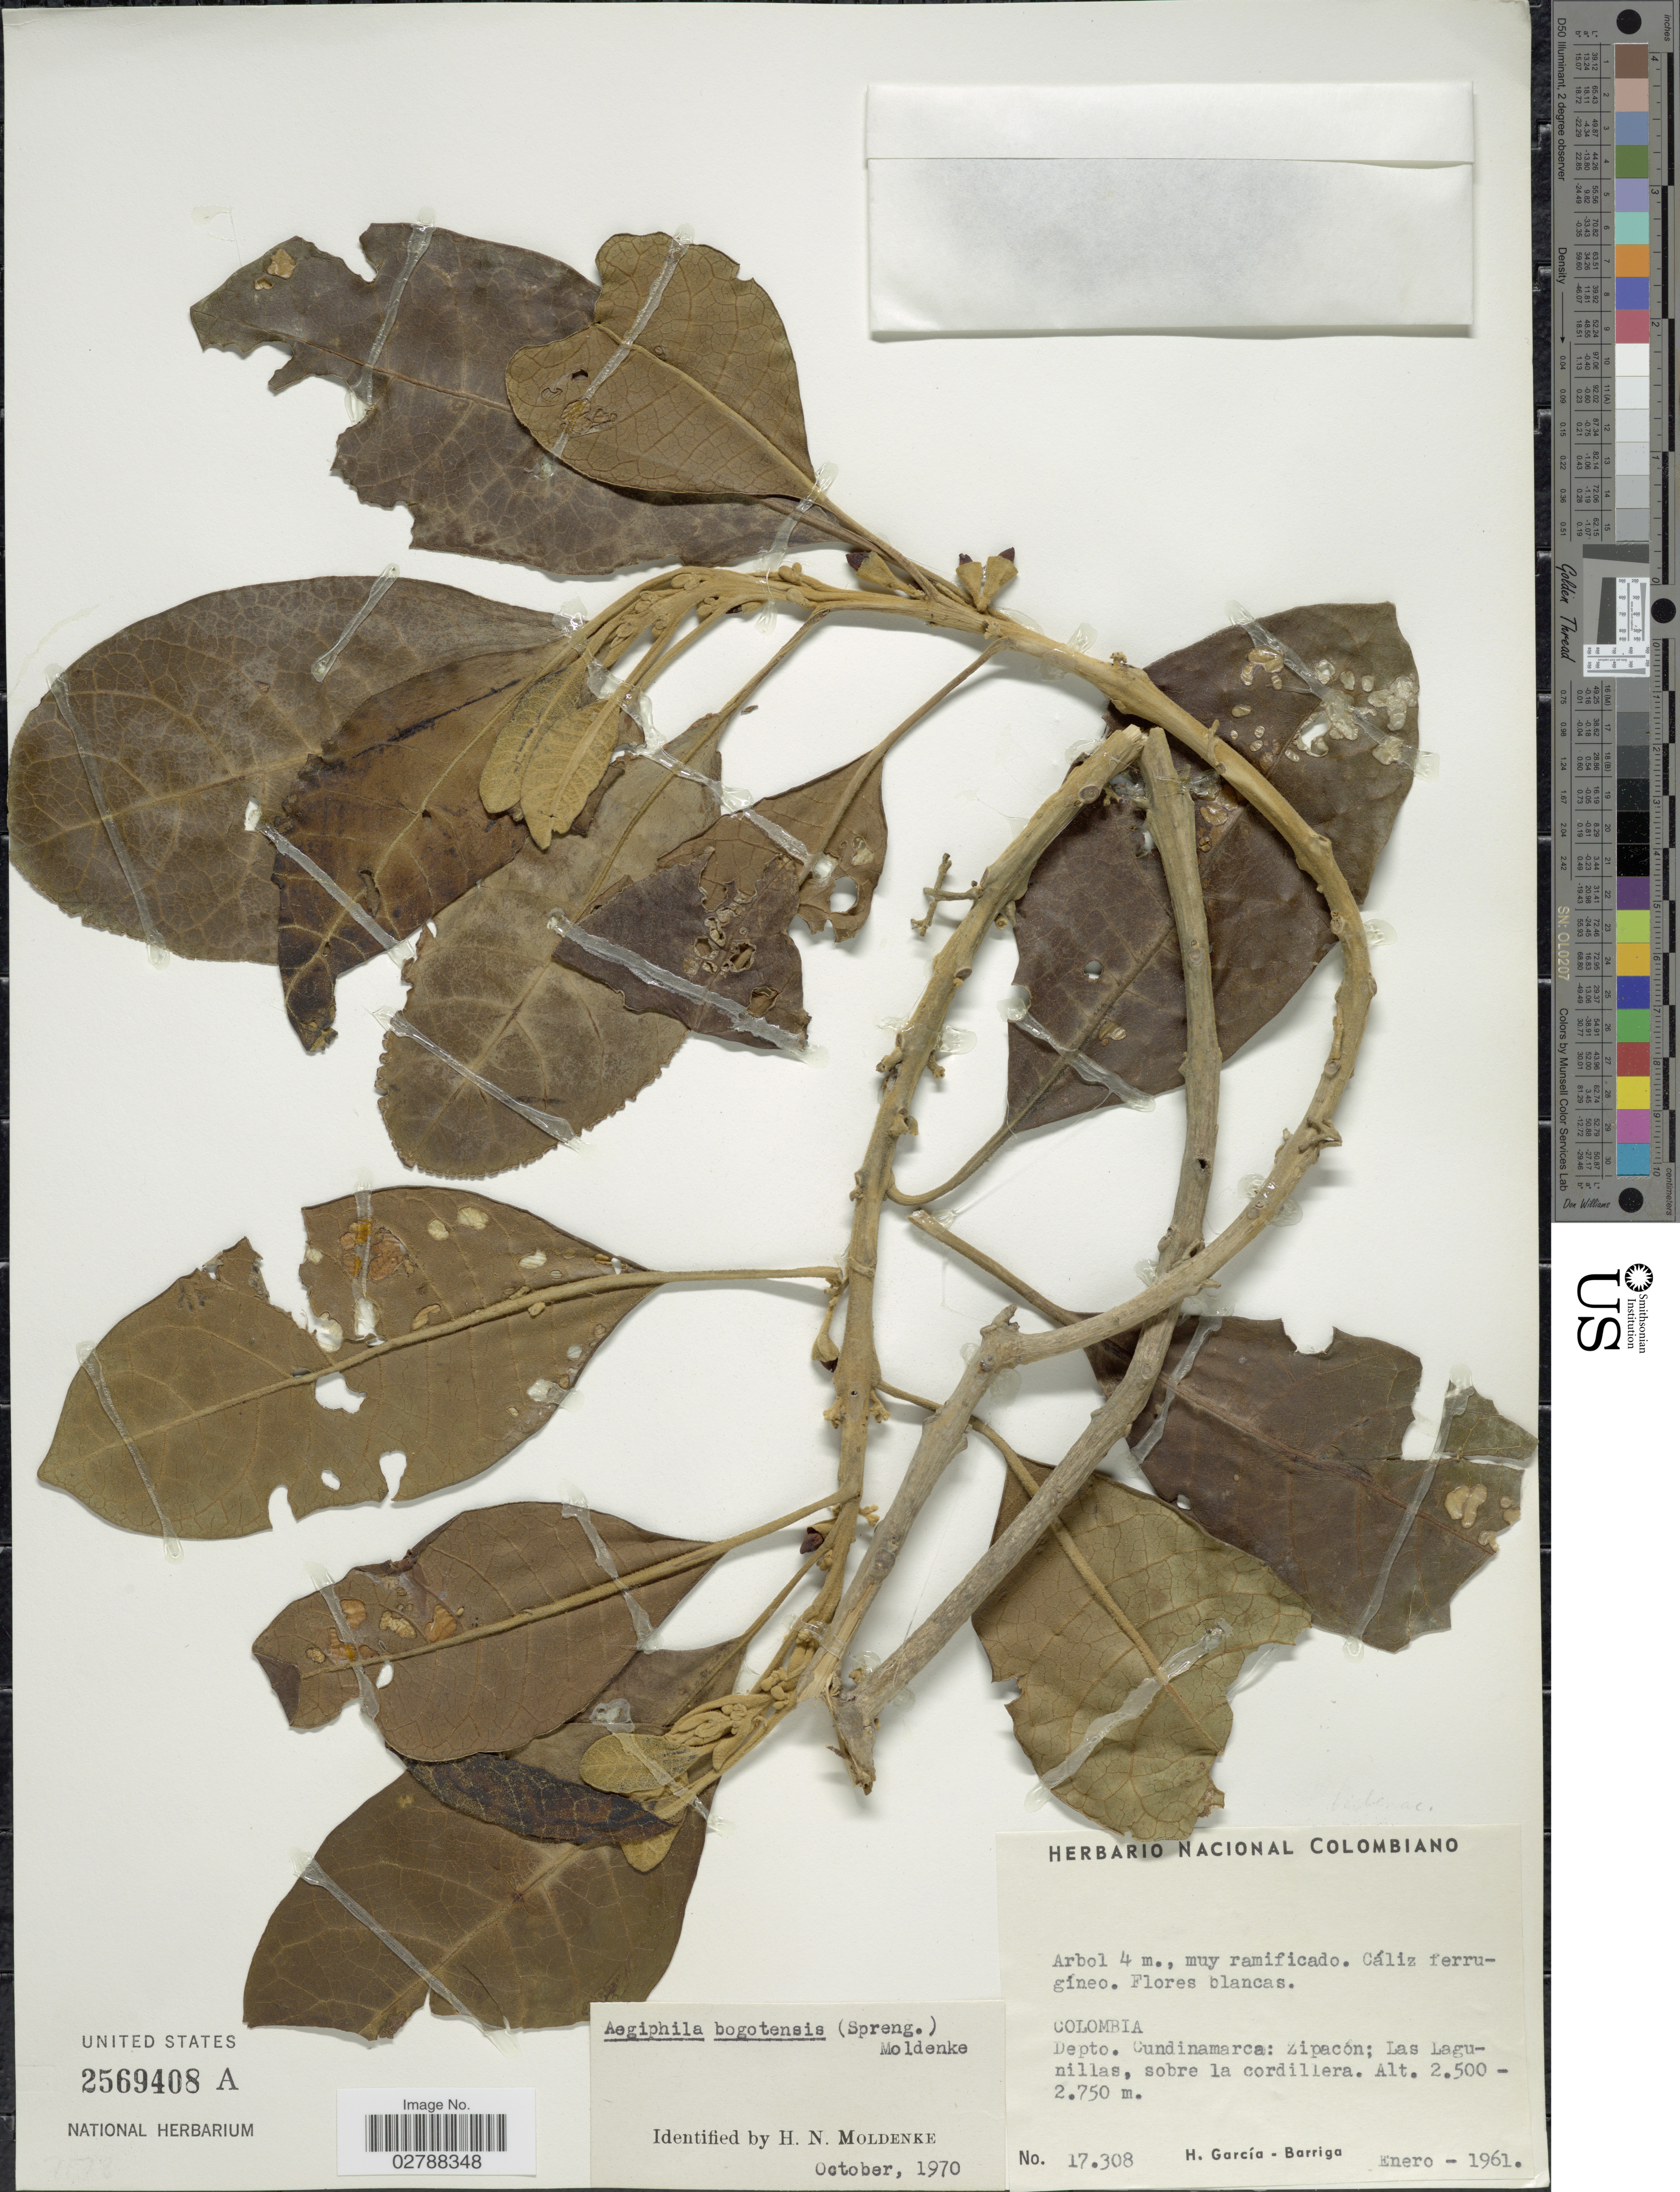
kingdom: Plantae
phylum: Tracheophyta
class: Magnoliopsida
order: Lamiales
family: Lamiaceae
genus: Aegiphila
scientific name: Aegiphila bogotensis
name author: (Spreng.) Moldenke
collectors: H. García Barriga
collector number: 17308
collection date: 1961-01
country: Colombia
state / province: Cundinamarca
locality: Depto. Cundinamarca: Zipacón; Las Lagunillas, sobre la cordillera.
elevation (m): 2500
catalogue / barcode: US 2569408A